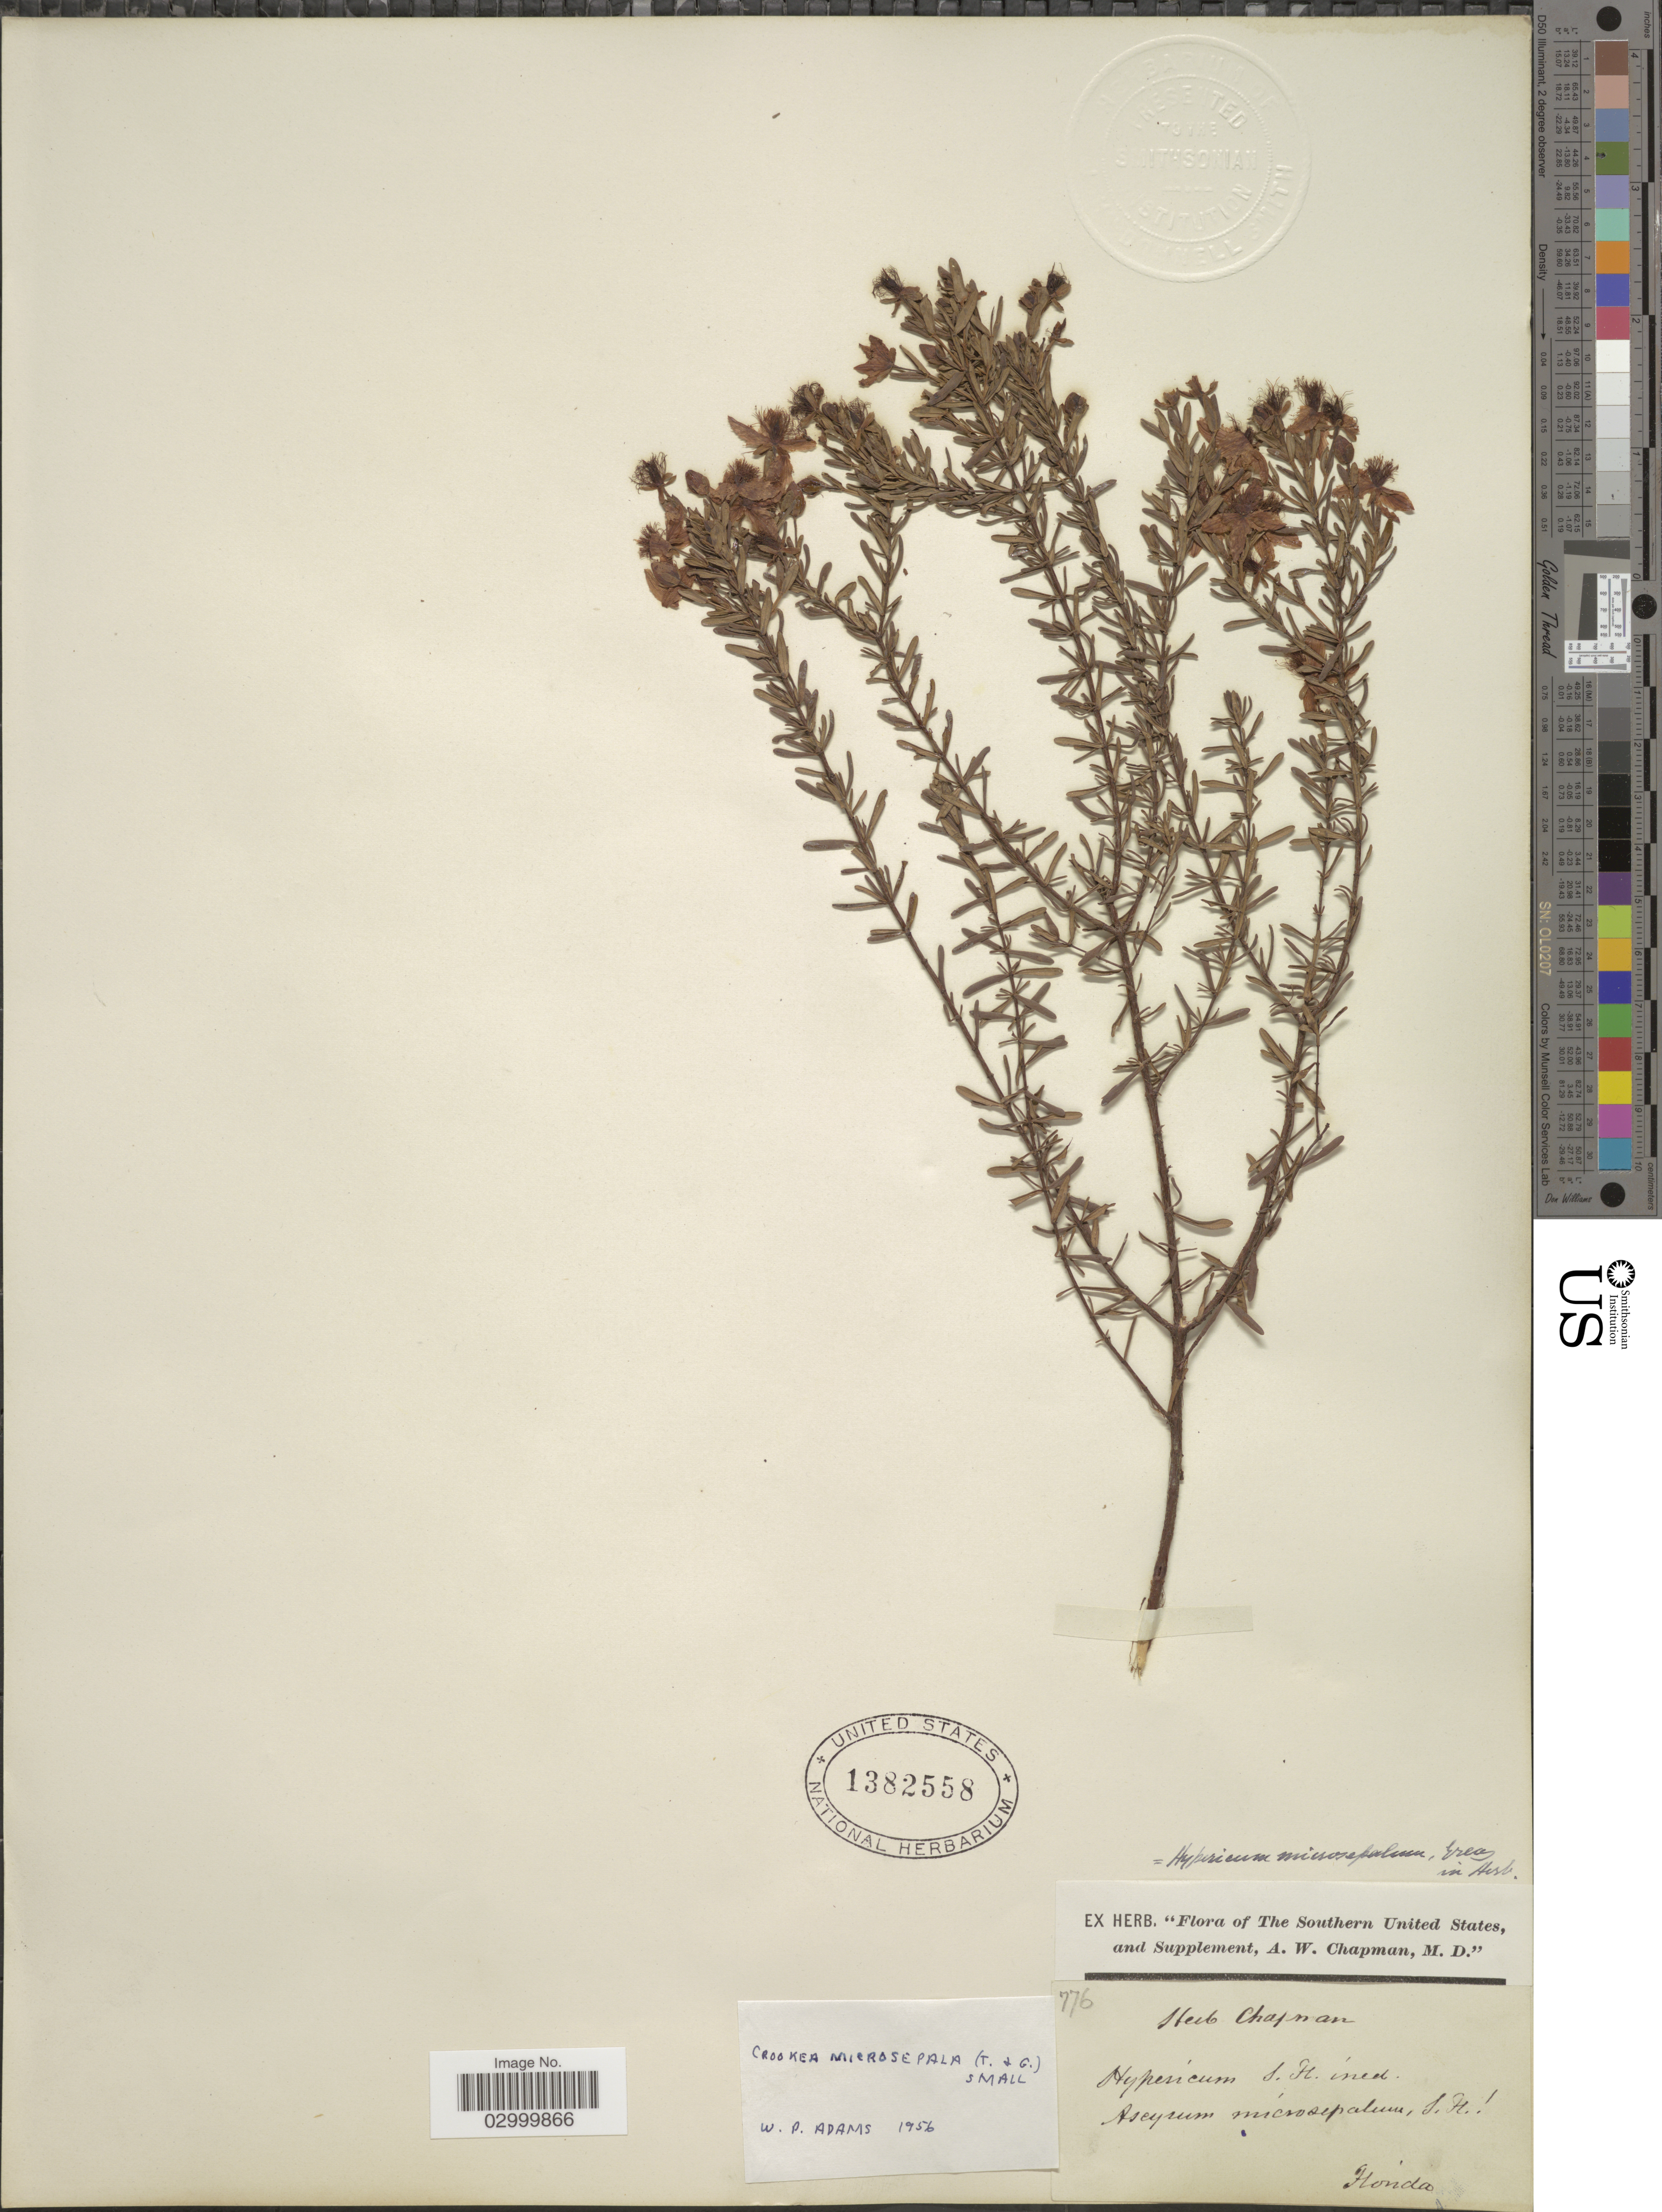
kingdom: Plantae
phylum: Tracheophyta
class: Magnoliopsida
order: Malpighiales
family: Hypericaceae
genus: Hypericum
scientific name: Hypericum microsepalum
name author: (Torr. & A. Gray) A. Gray ex S. Watson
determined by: Strong, Mark T., (BOT), Smithsonian Institution - National Museum of Natural History (UNITED STATES)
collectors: A. W. Chapman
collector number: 776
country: United States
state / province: Florida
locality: Southern United States, and Supplement.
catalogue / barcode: US 1382558